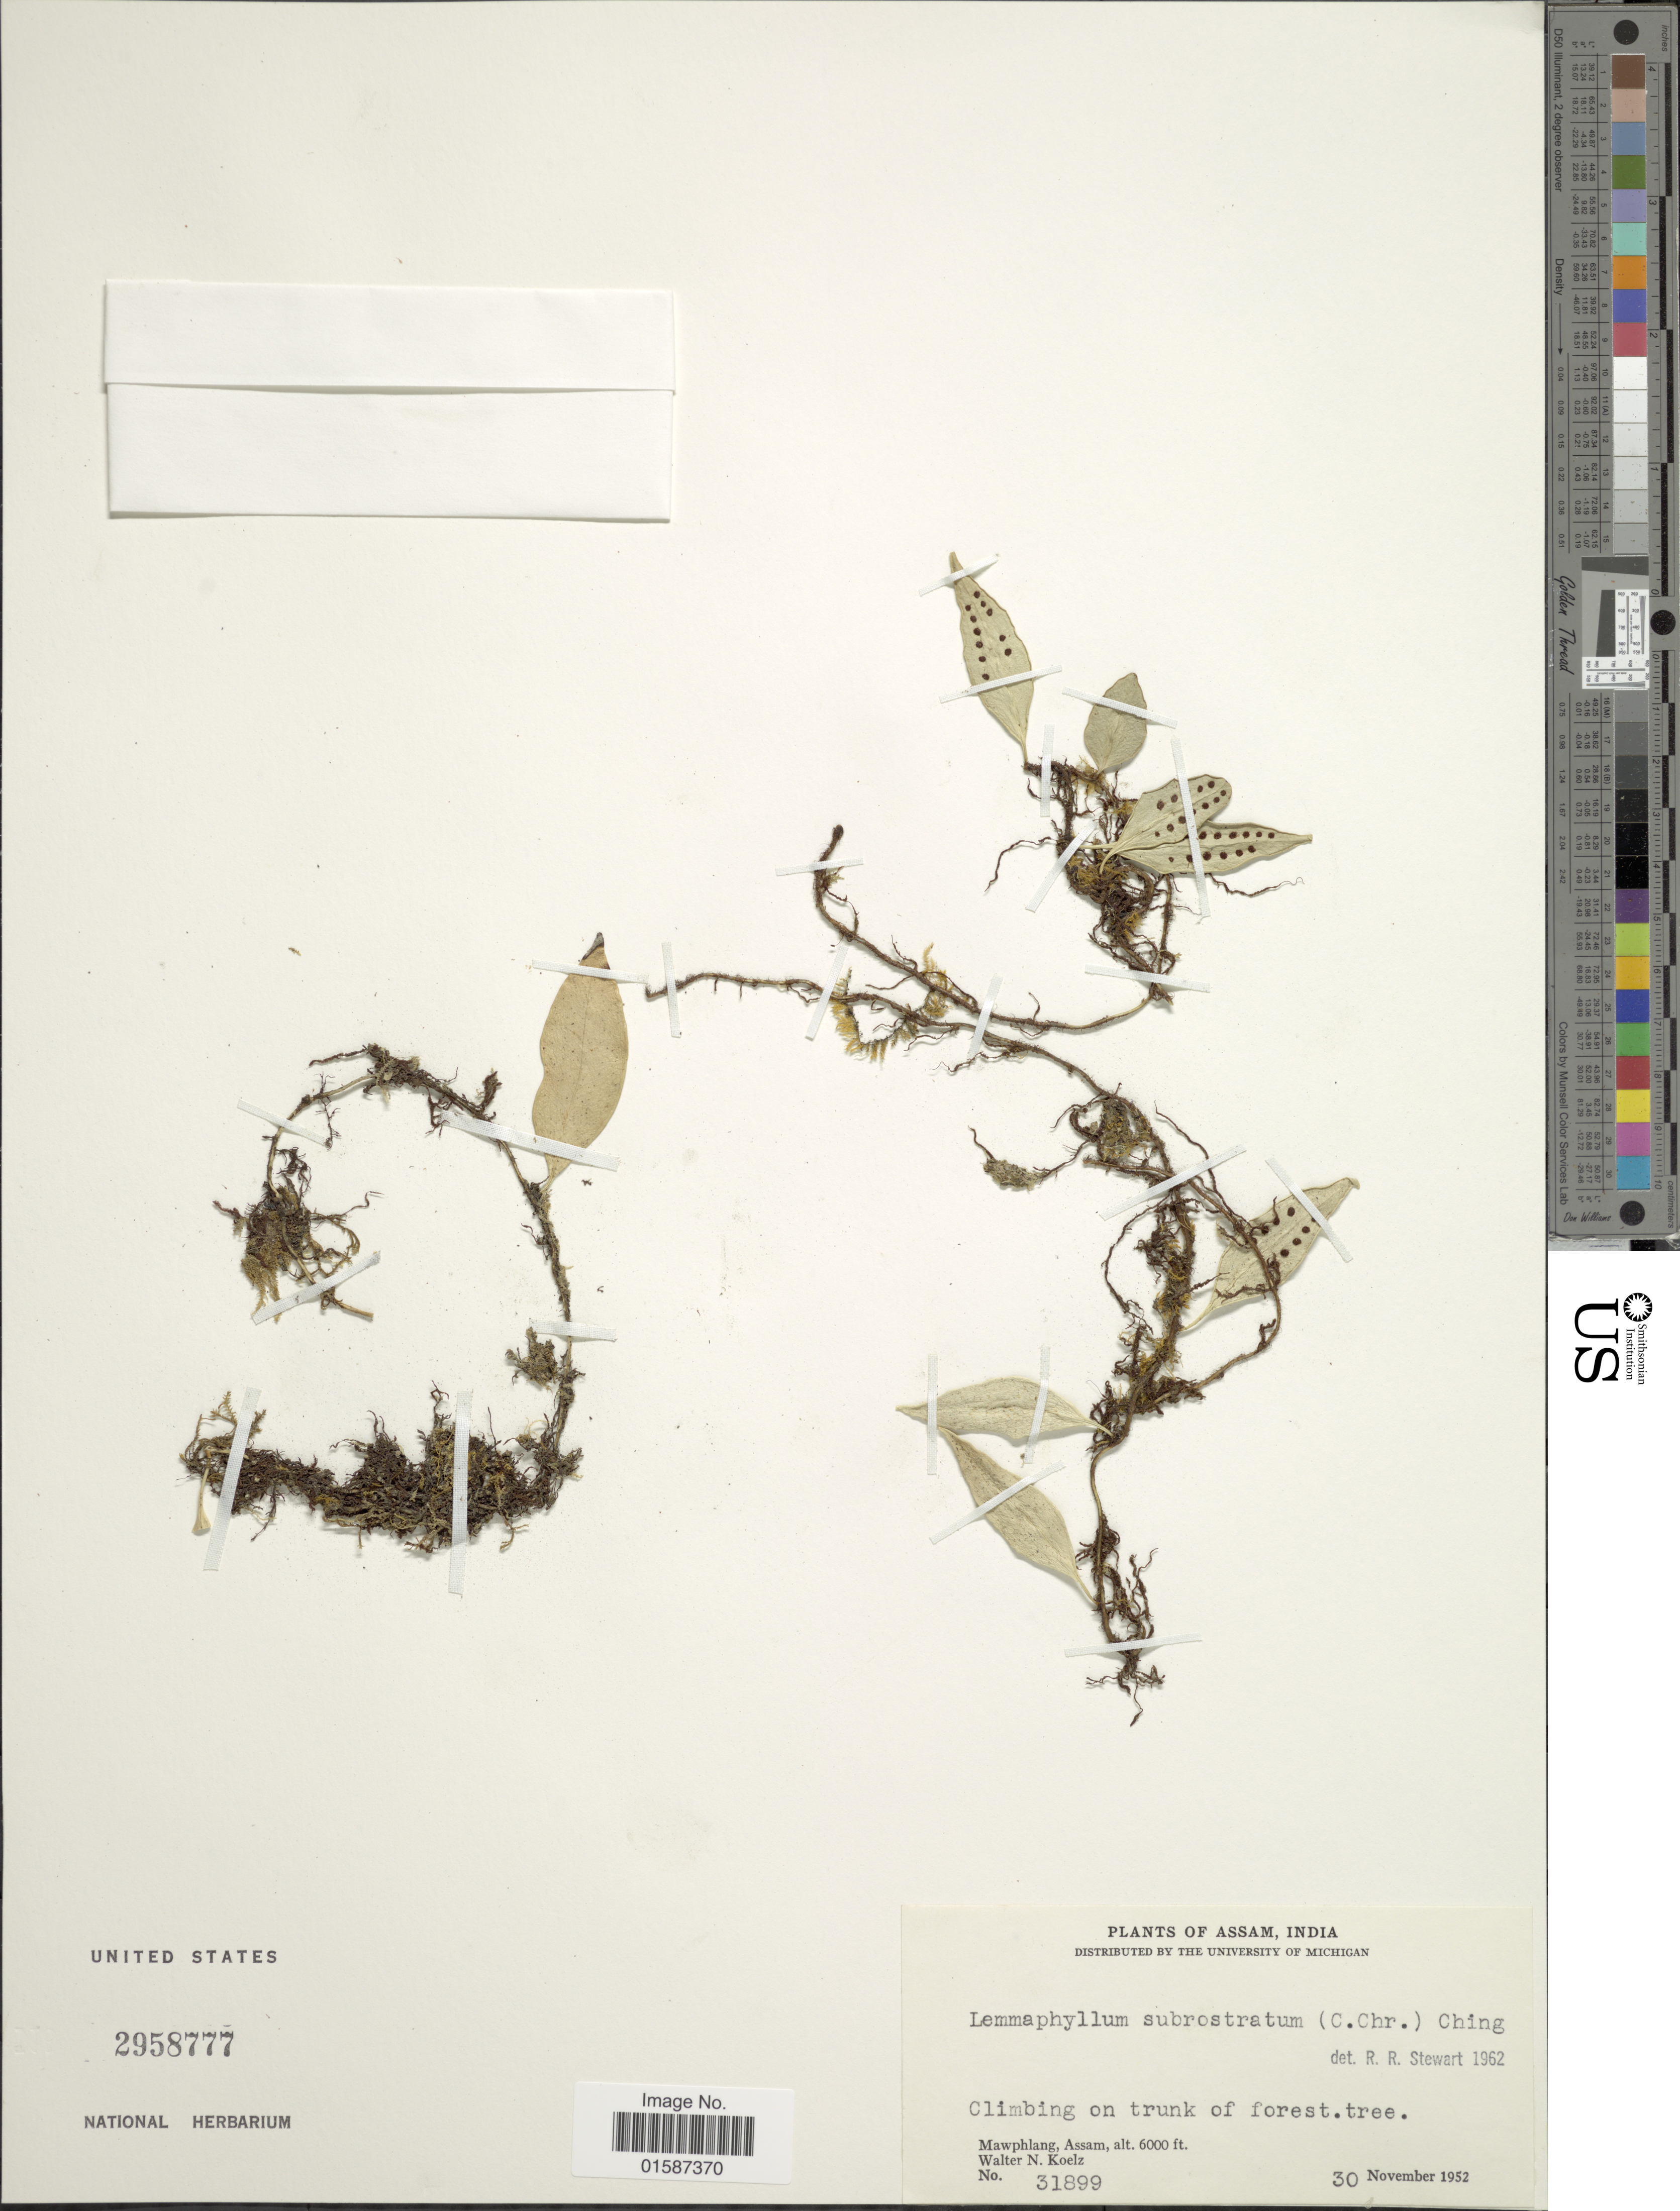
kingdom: Plantae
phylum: Tracheophyta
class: Polypodiopsida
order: Polypodiales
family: Polypodiaceae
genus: Lemmaphyllum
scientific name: Lemmaphyllum subrostratum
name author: (C. Chr.) Ching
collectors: W. N. Koelz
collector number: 31899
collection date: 1952-11-30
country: India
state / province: Assam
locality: Mawphlang, Assam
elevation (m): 1829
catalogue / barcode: US 2958777